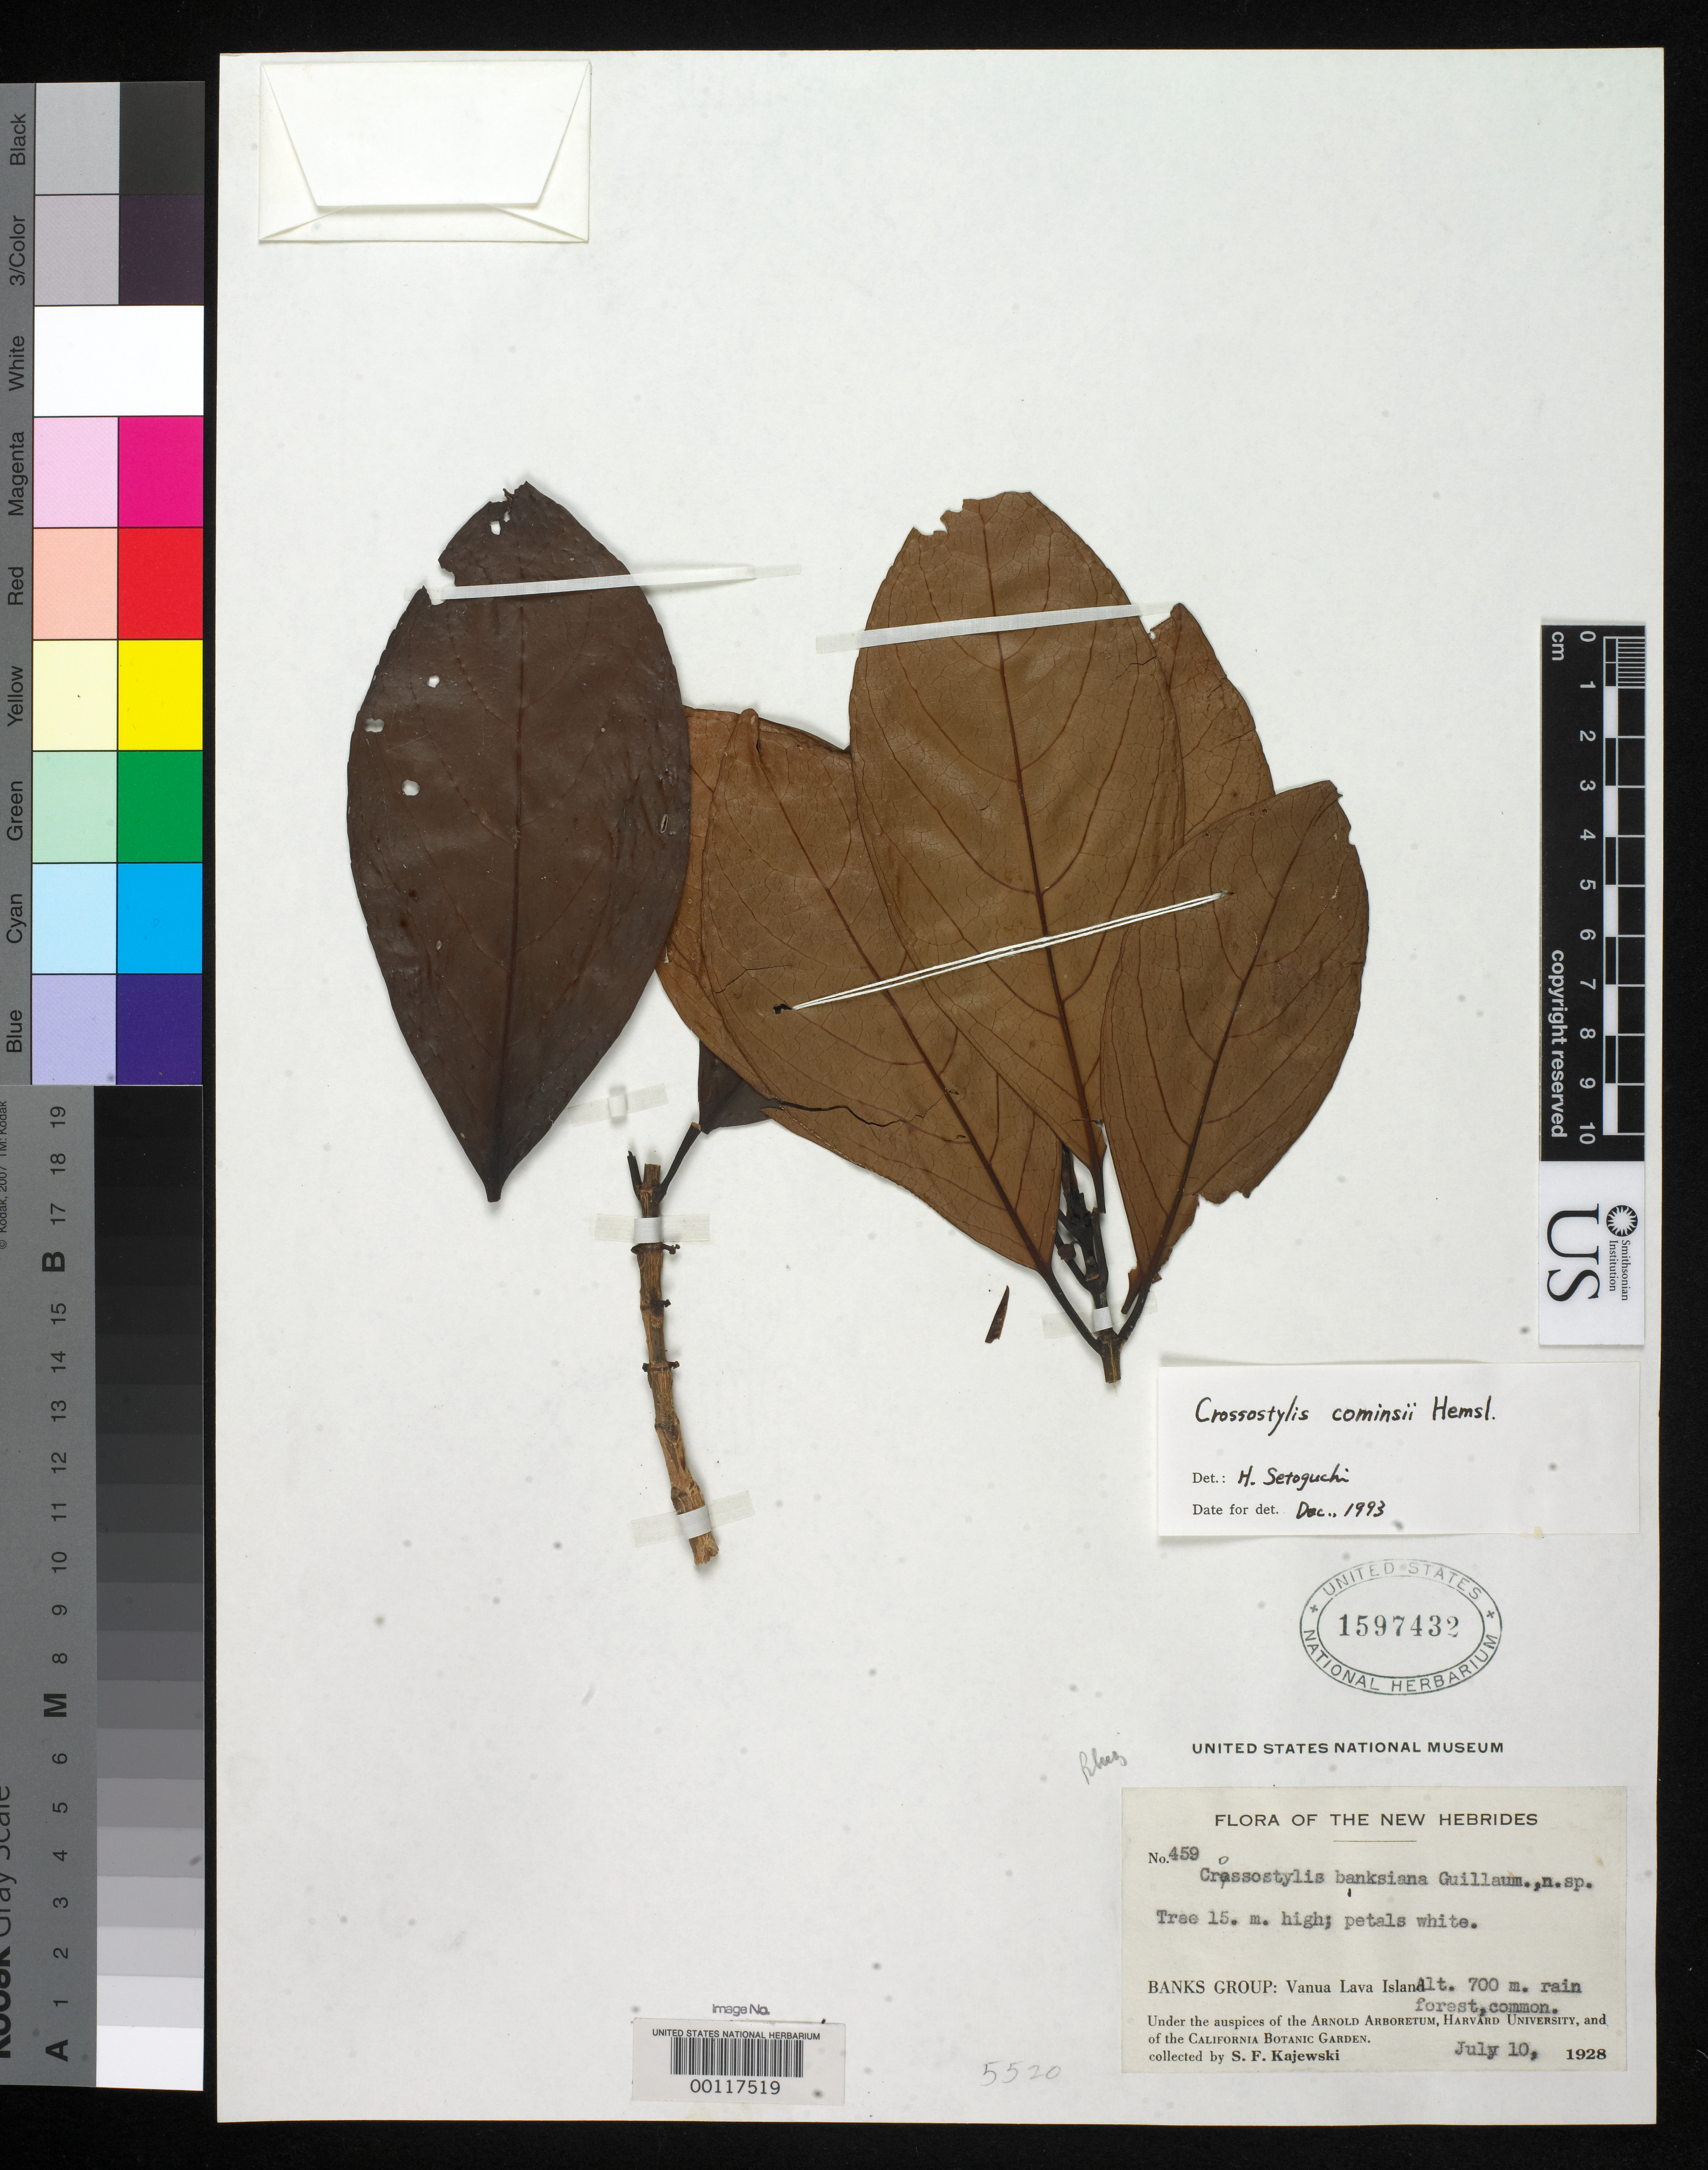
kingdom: Plantae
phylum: Tracheophyta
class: Magnoliopsida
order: Malpighiales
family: Rhizophoraceae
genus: Crossostylis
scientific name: Crossostylis banksiana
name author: Guillaumin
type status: Isotype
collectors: S. Kajewski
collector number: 459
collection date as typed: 10 Jul 1928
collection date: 1928-07-10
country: Vanuatu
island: Vanua Lava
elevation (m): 700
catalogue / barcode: US 1597432